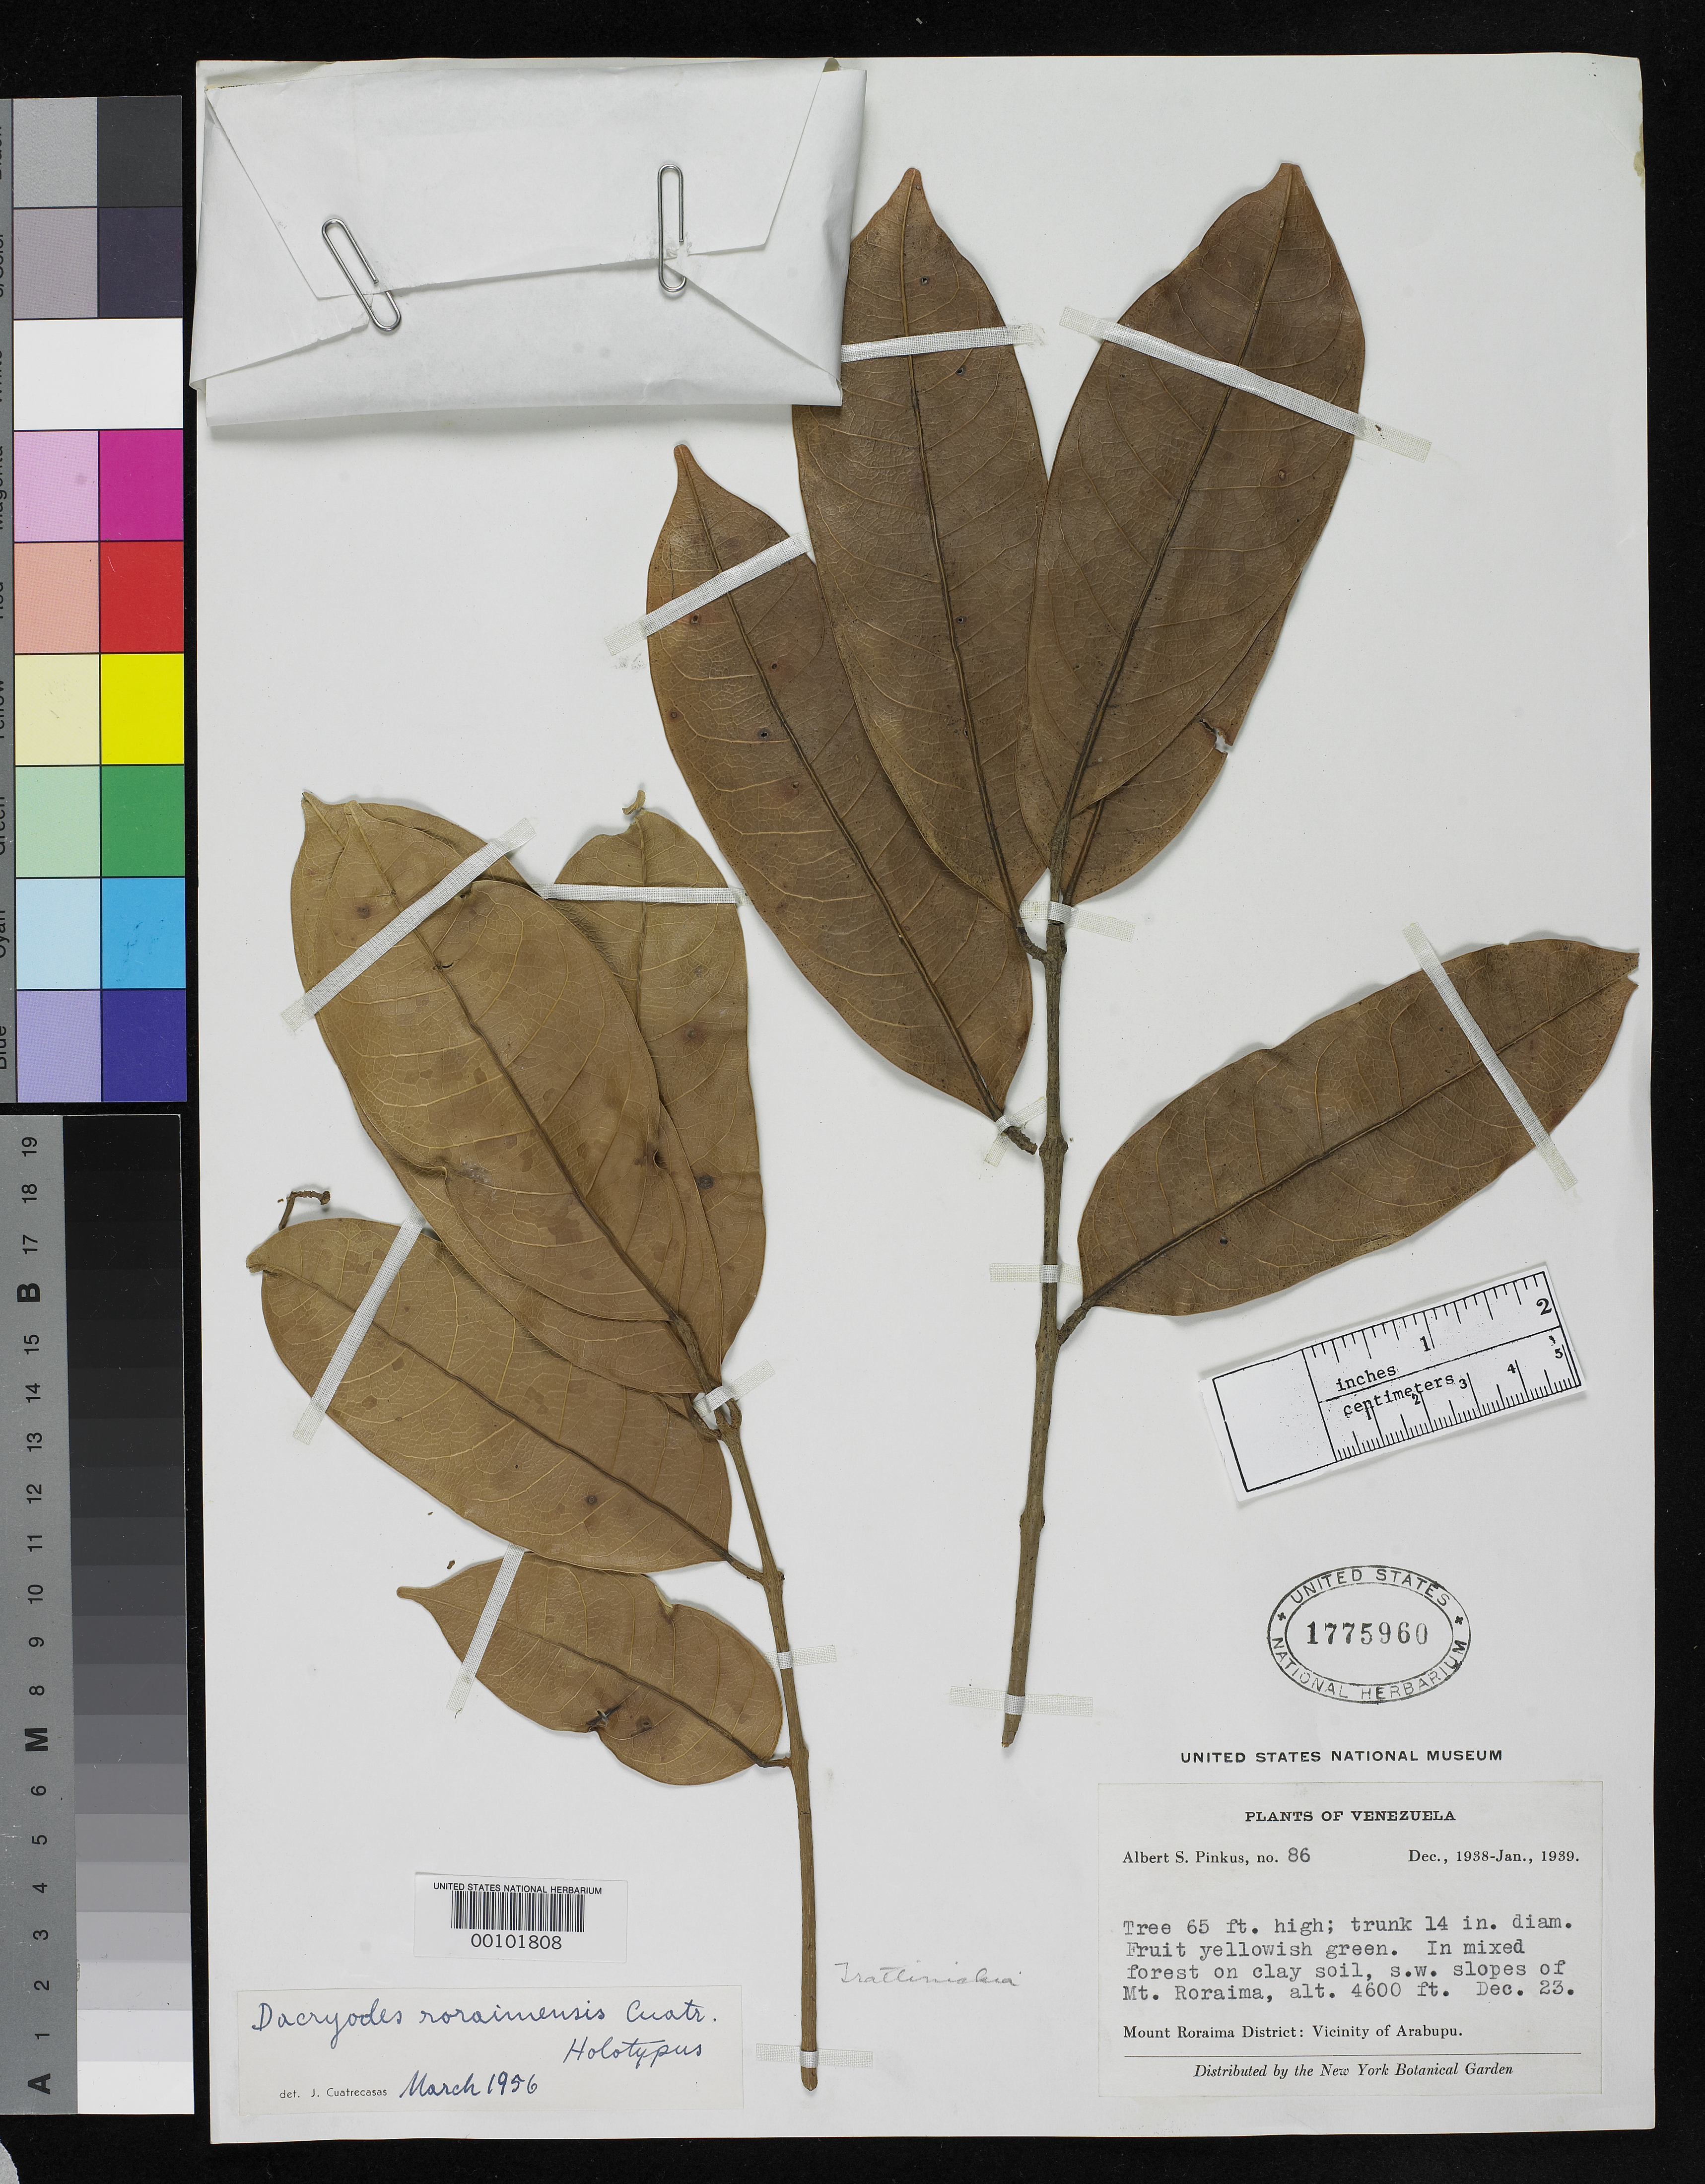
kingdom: Plantae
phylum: Tracheophyta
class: Magnoliopsida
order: Sapindales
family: Burseraceae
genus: Dacryodes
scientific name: Dacryodes roraimensis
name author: Cuatrec.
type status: Holotype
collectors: A. Pinkus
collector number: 86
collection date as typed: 23 Dec 1938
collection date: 1938-12-23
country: Venezuela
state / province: Bolivar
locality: Mt. Roraima District, Arabupu; alt. 4600 ft.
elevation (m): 1402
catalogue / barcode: US 1775960